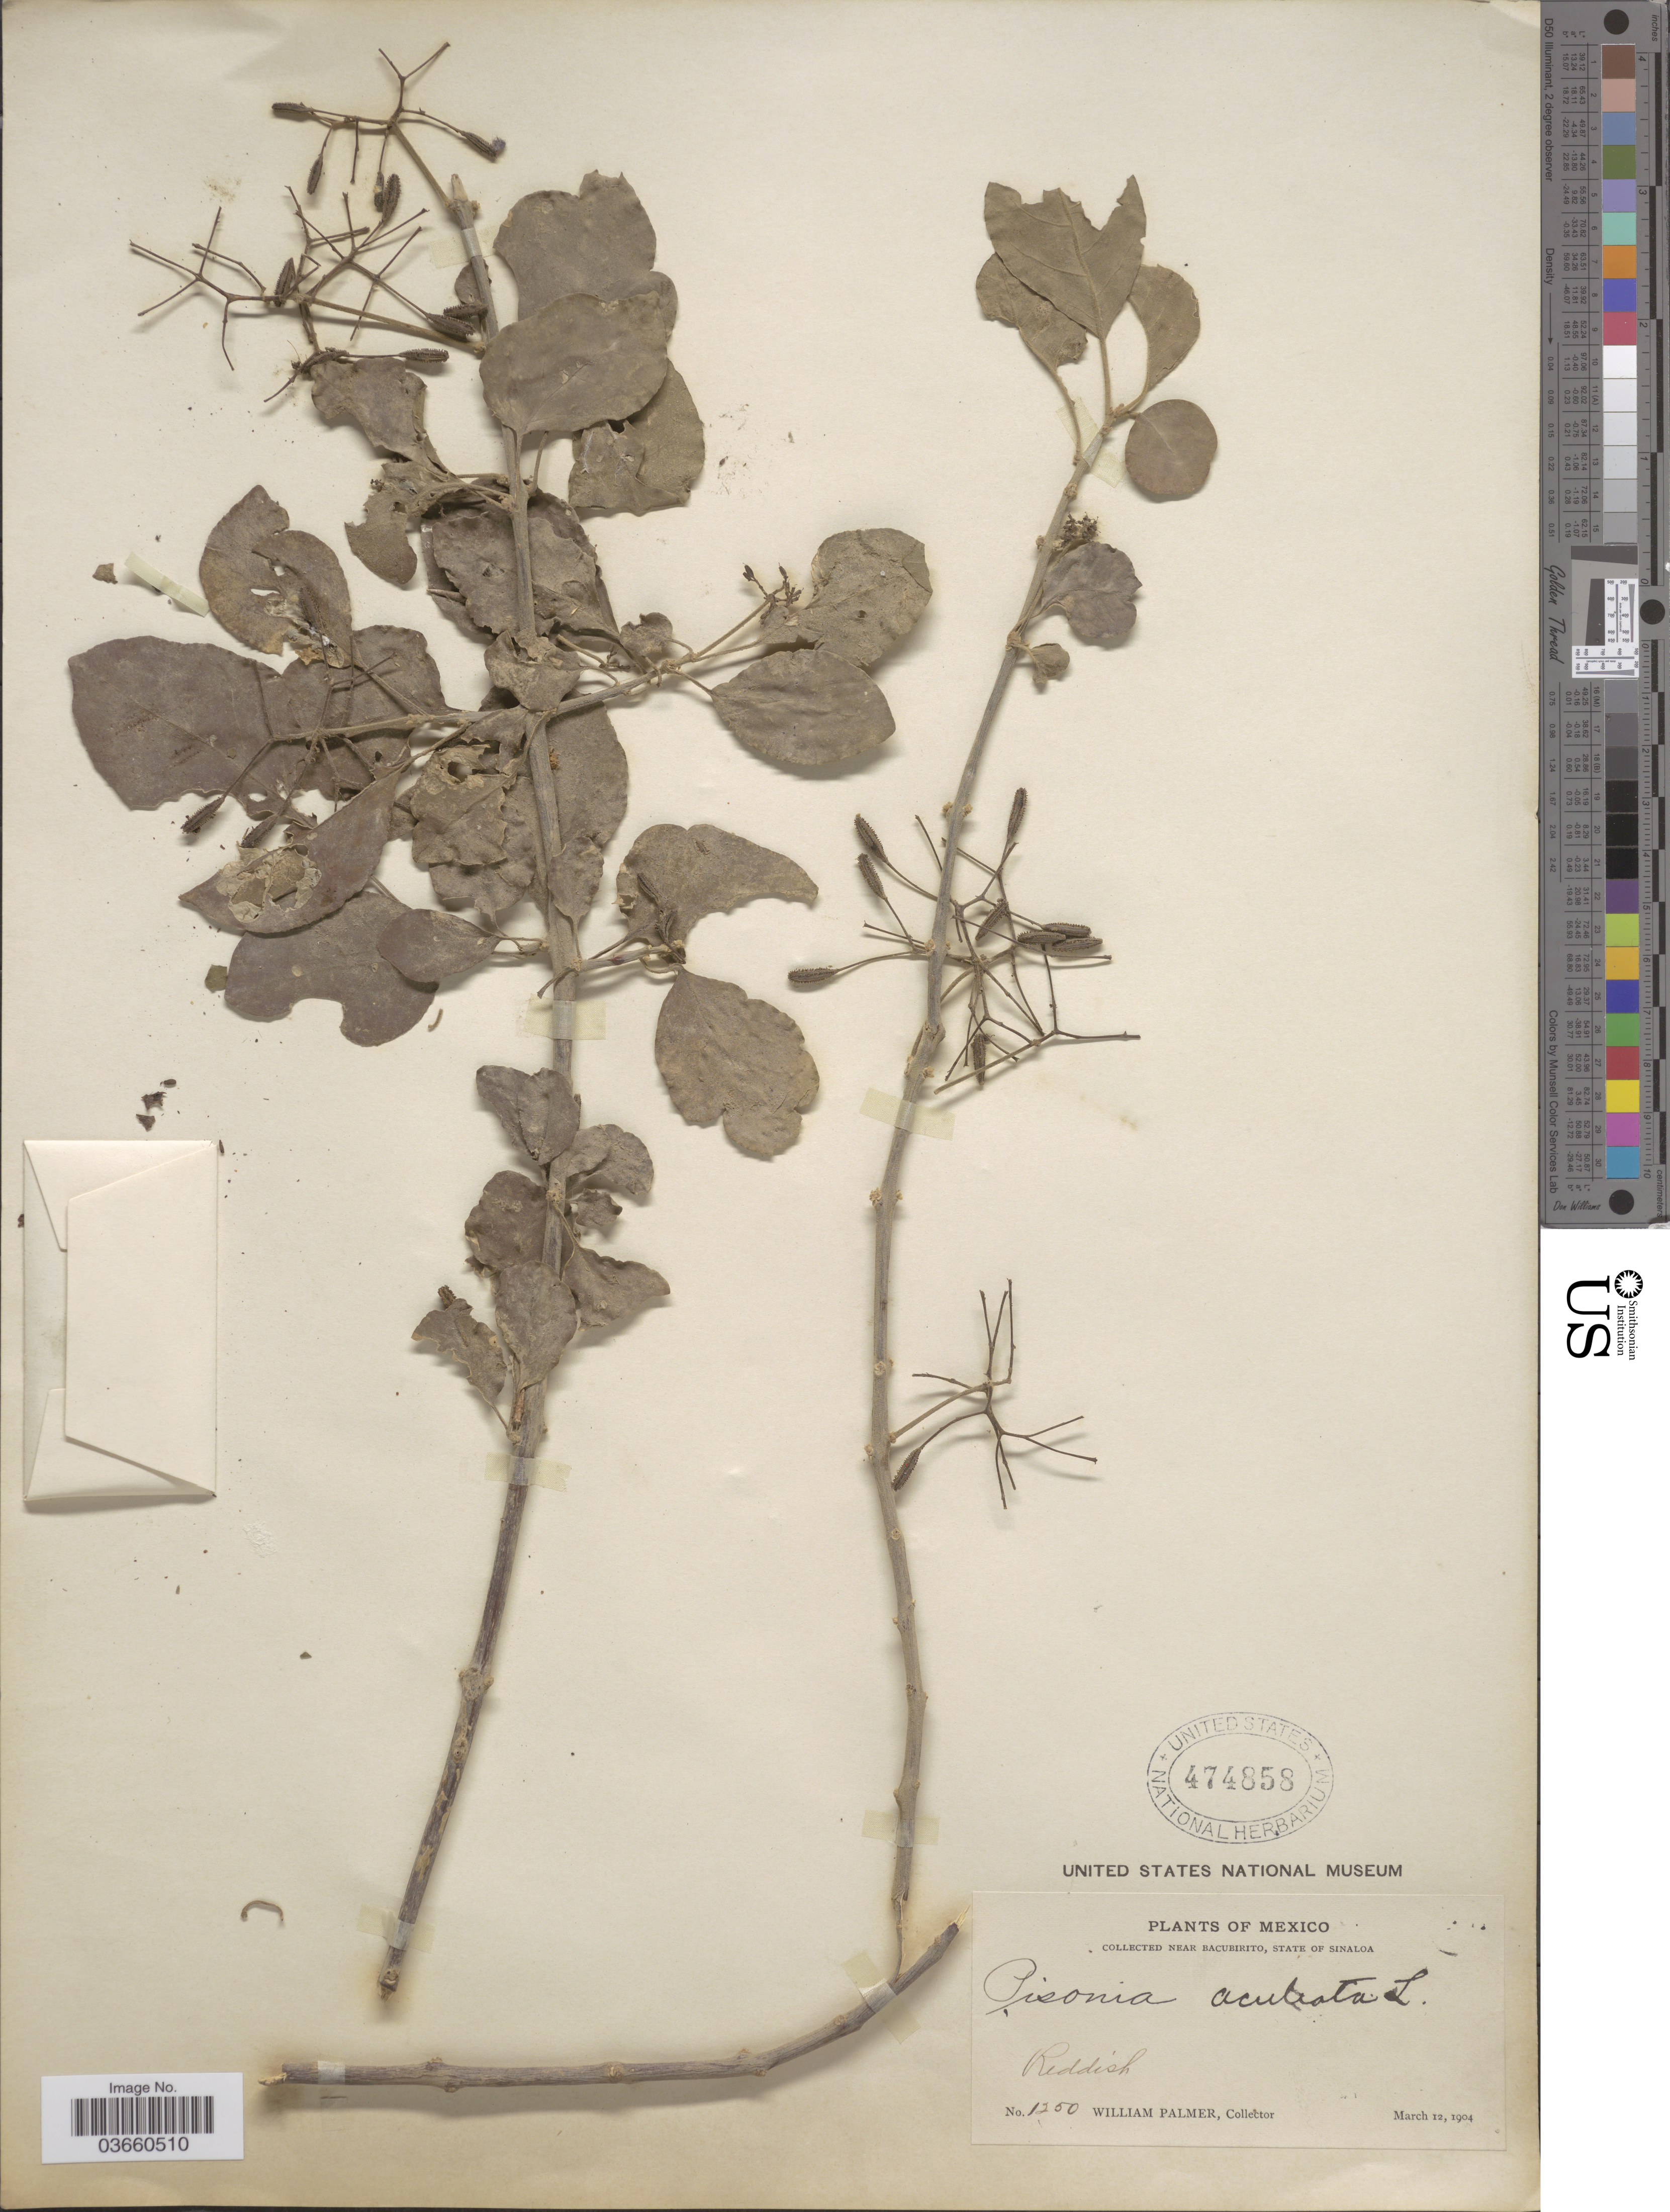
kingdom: Plantae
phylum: Tracheophyta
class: Magnoliopsida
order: Caryophyllales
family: Nyctaginaceae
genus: Pisonia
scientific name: Pisonia capitata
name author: (S. Watson) Standl.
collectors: W. Palmer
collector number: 1250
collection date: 1904-03-12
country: Mexico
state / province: Sinaloa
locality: Near Bacubirito.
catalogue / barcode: US 474858